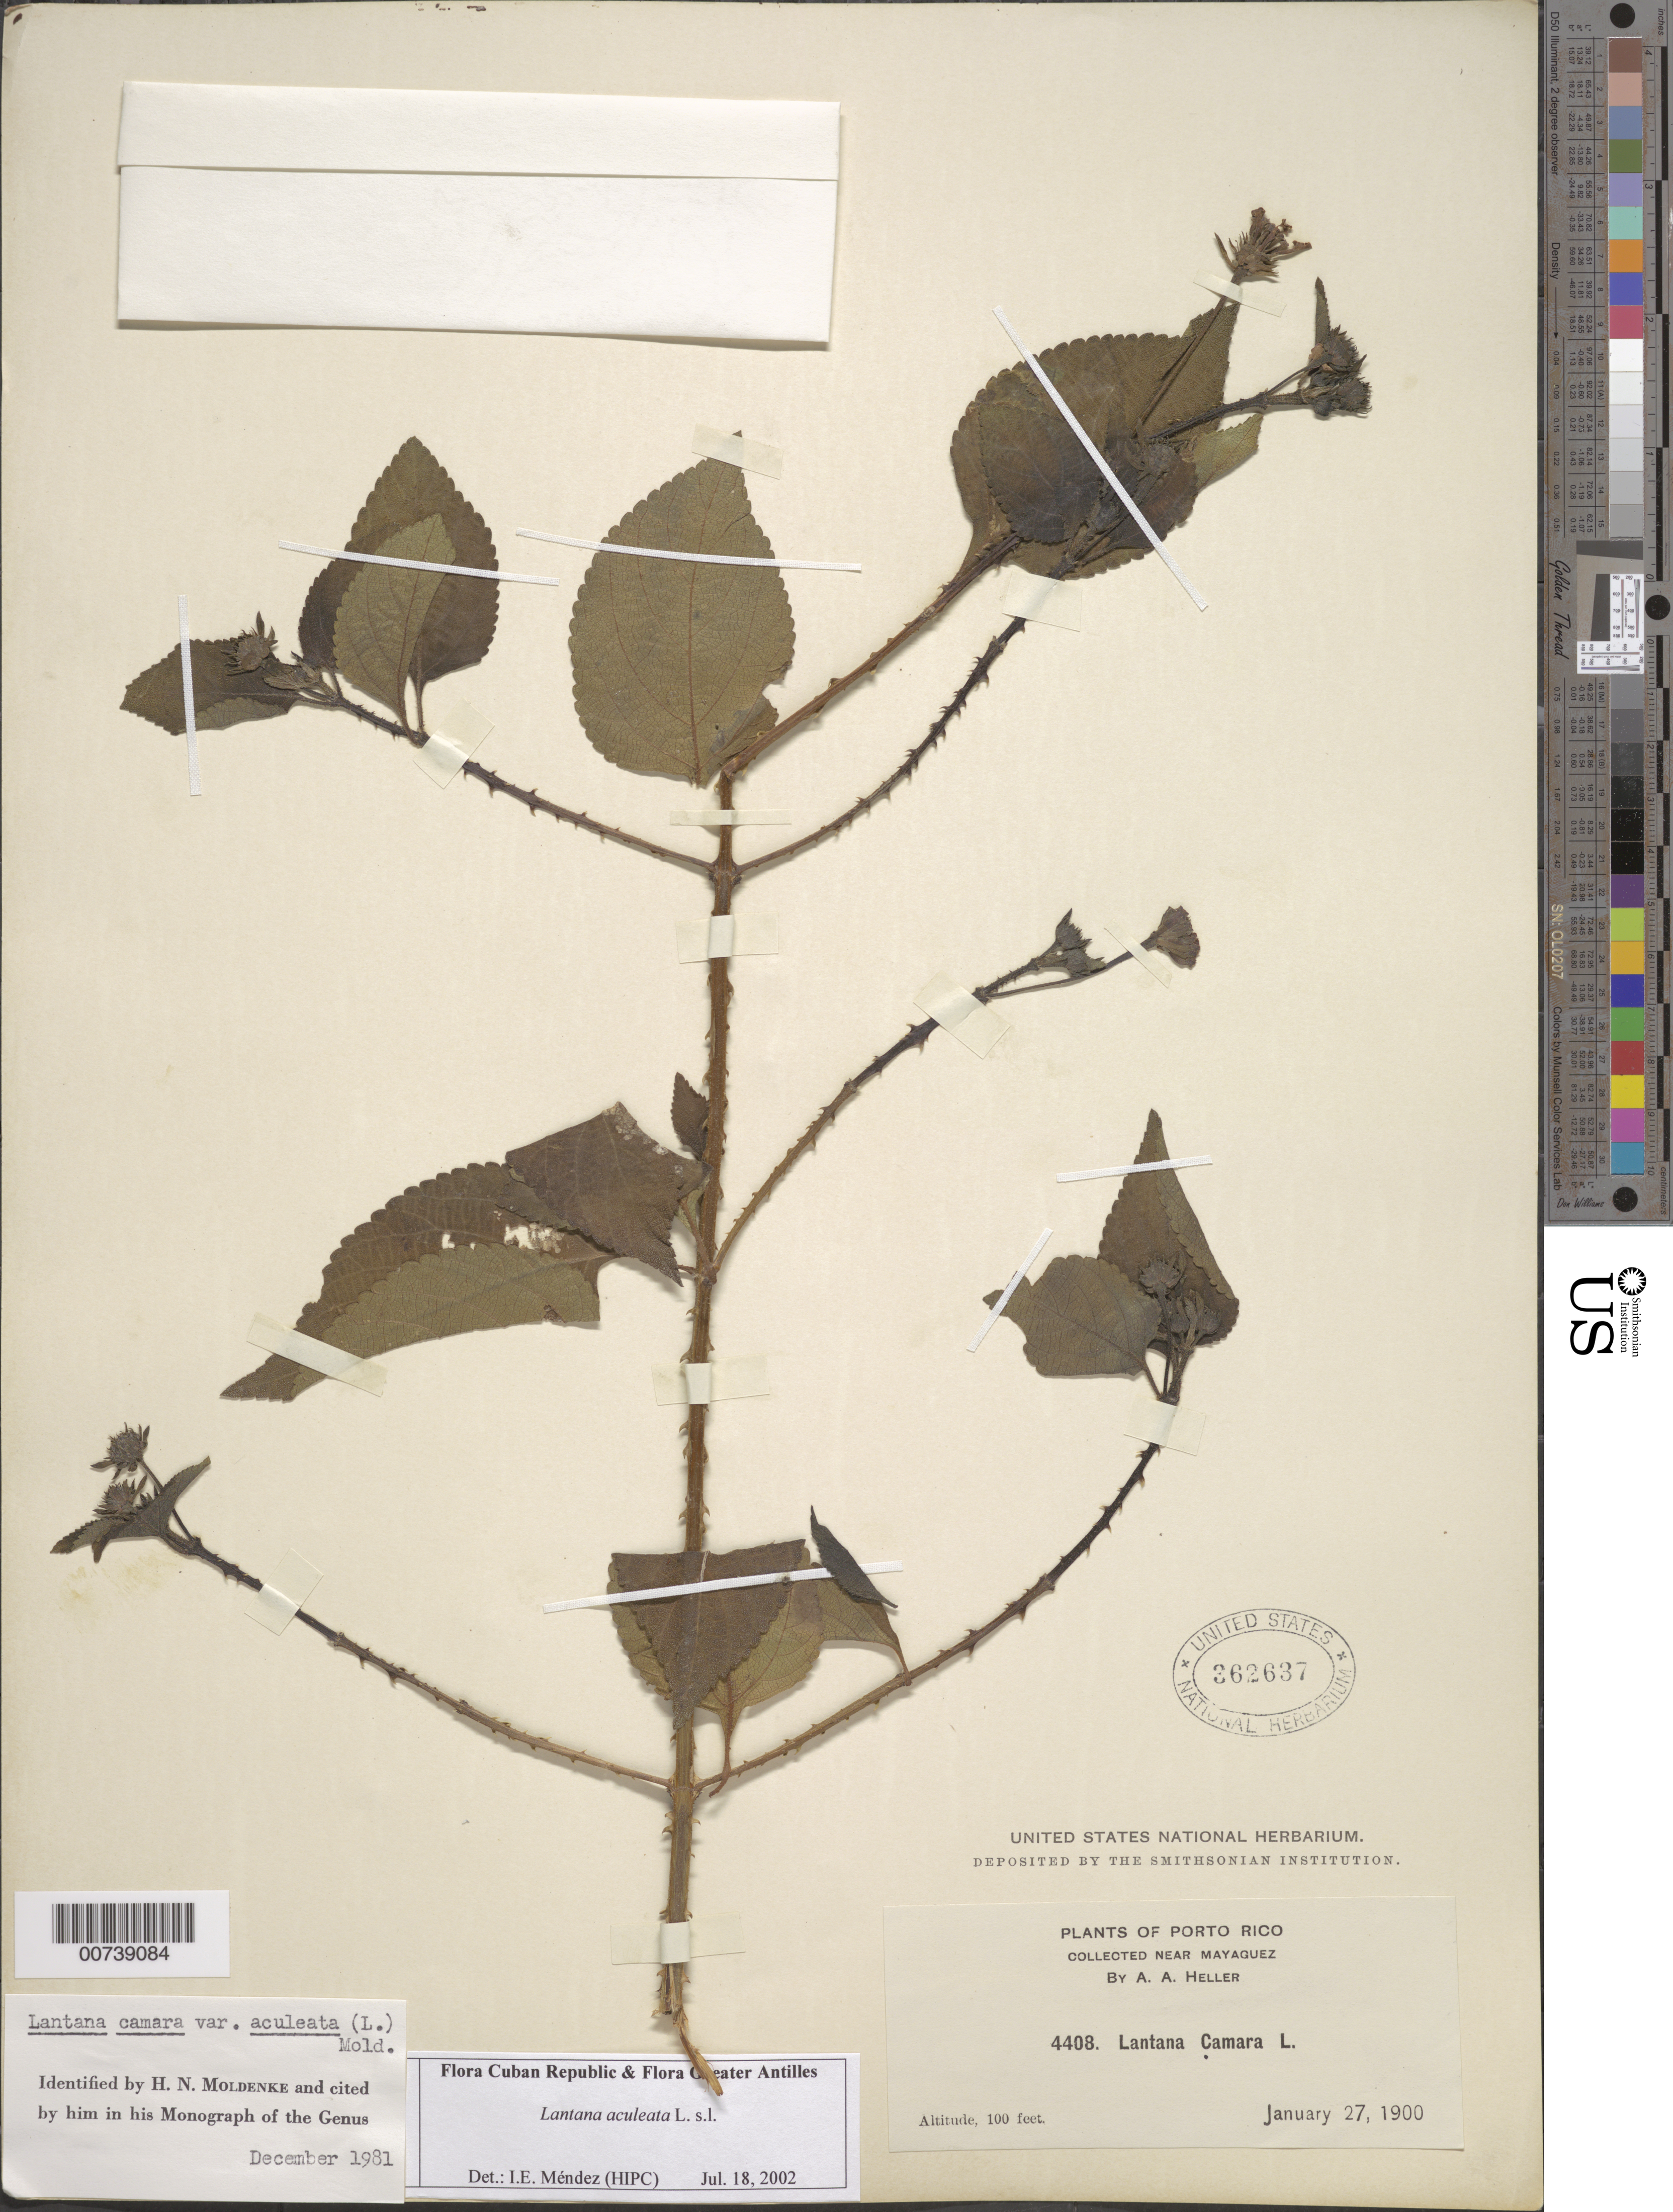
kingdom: Plantae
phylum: Tracheophyta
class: Magnoliopsida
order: Lamiales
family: Verbenaceae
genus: Lantana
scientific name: Lantana x aculeata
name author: L.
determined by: Méndez, Isidro E., (HIPC)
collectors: A. A. Heller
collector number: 4408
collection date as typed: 27 Jan 1900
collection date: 1900-01-27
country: Puerto Rico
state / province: Mayagüez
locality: Near Mayaguez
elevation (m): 30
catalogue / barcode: US 262637